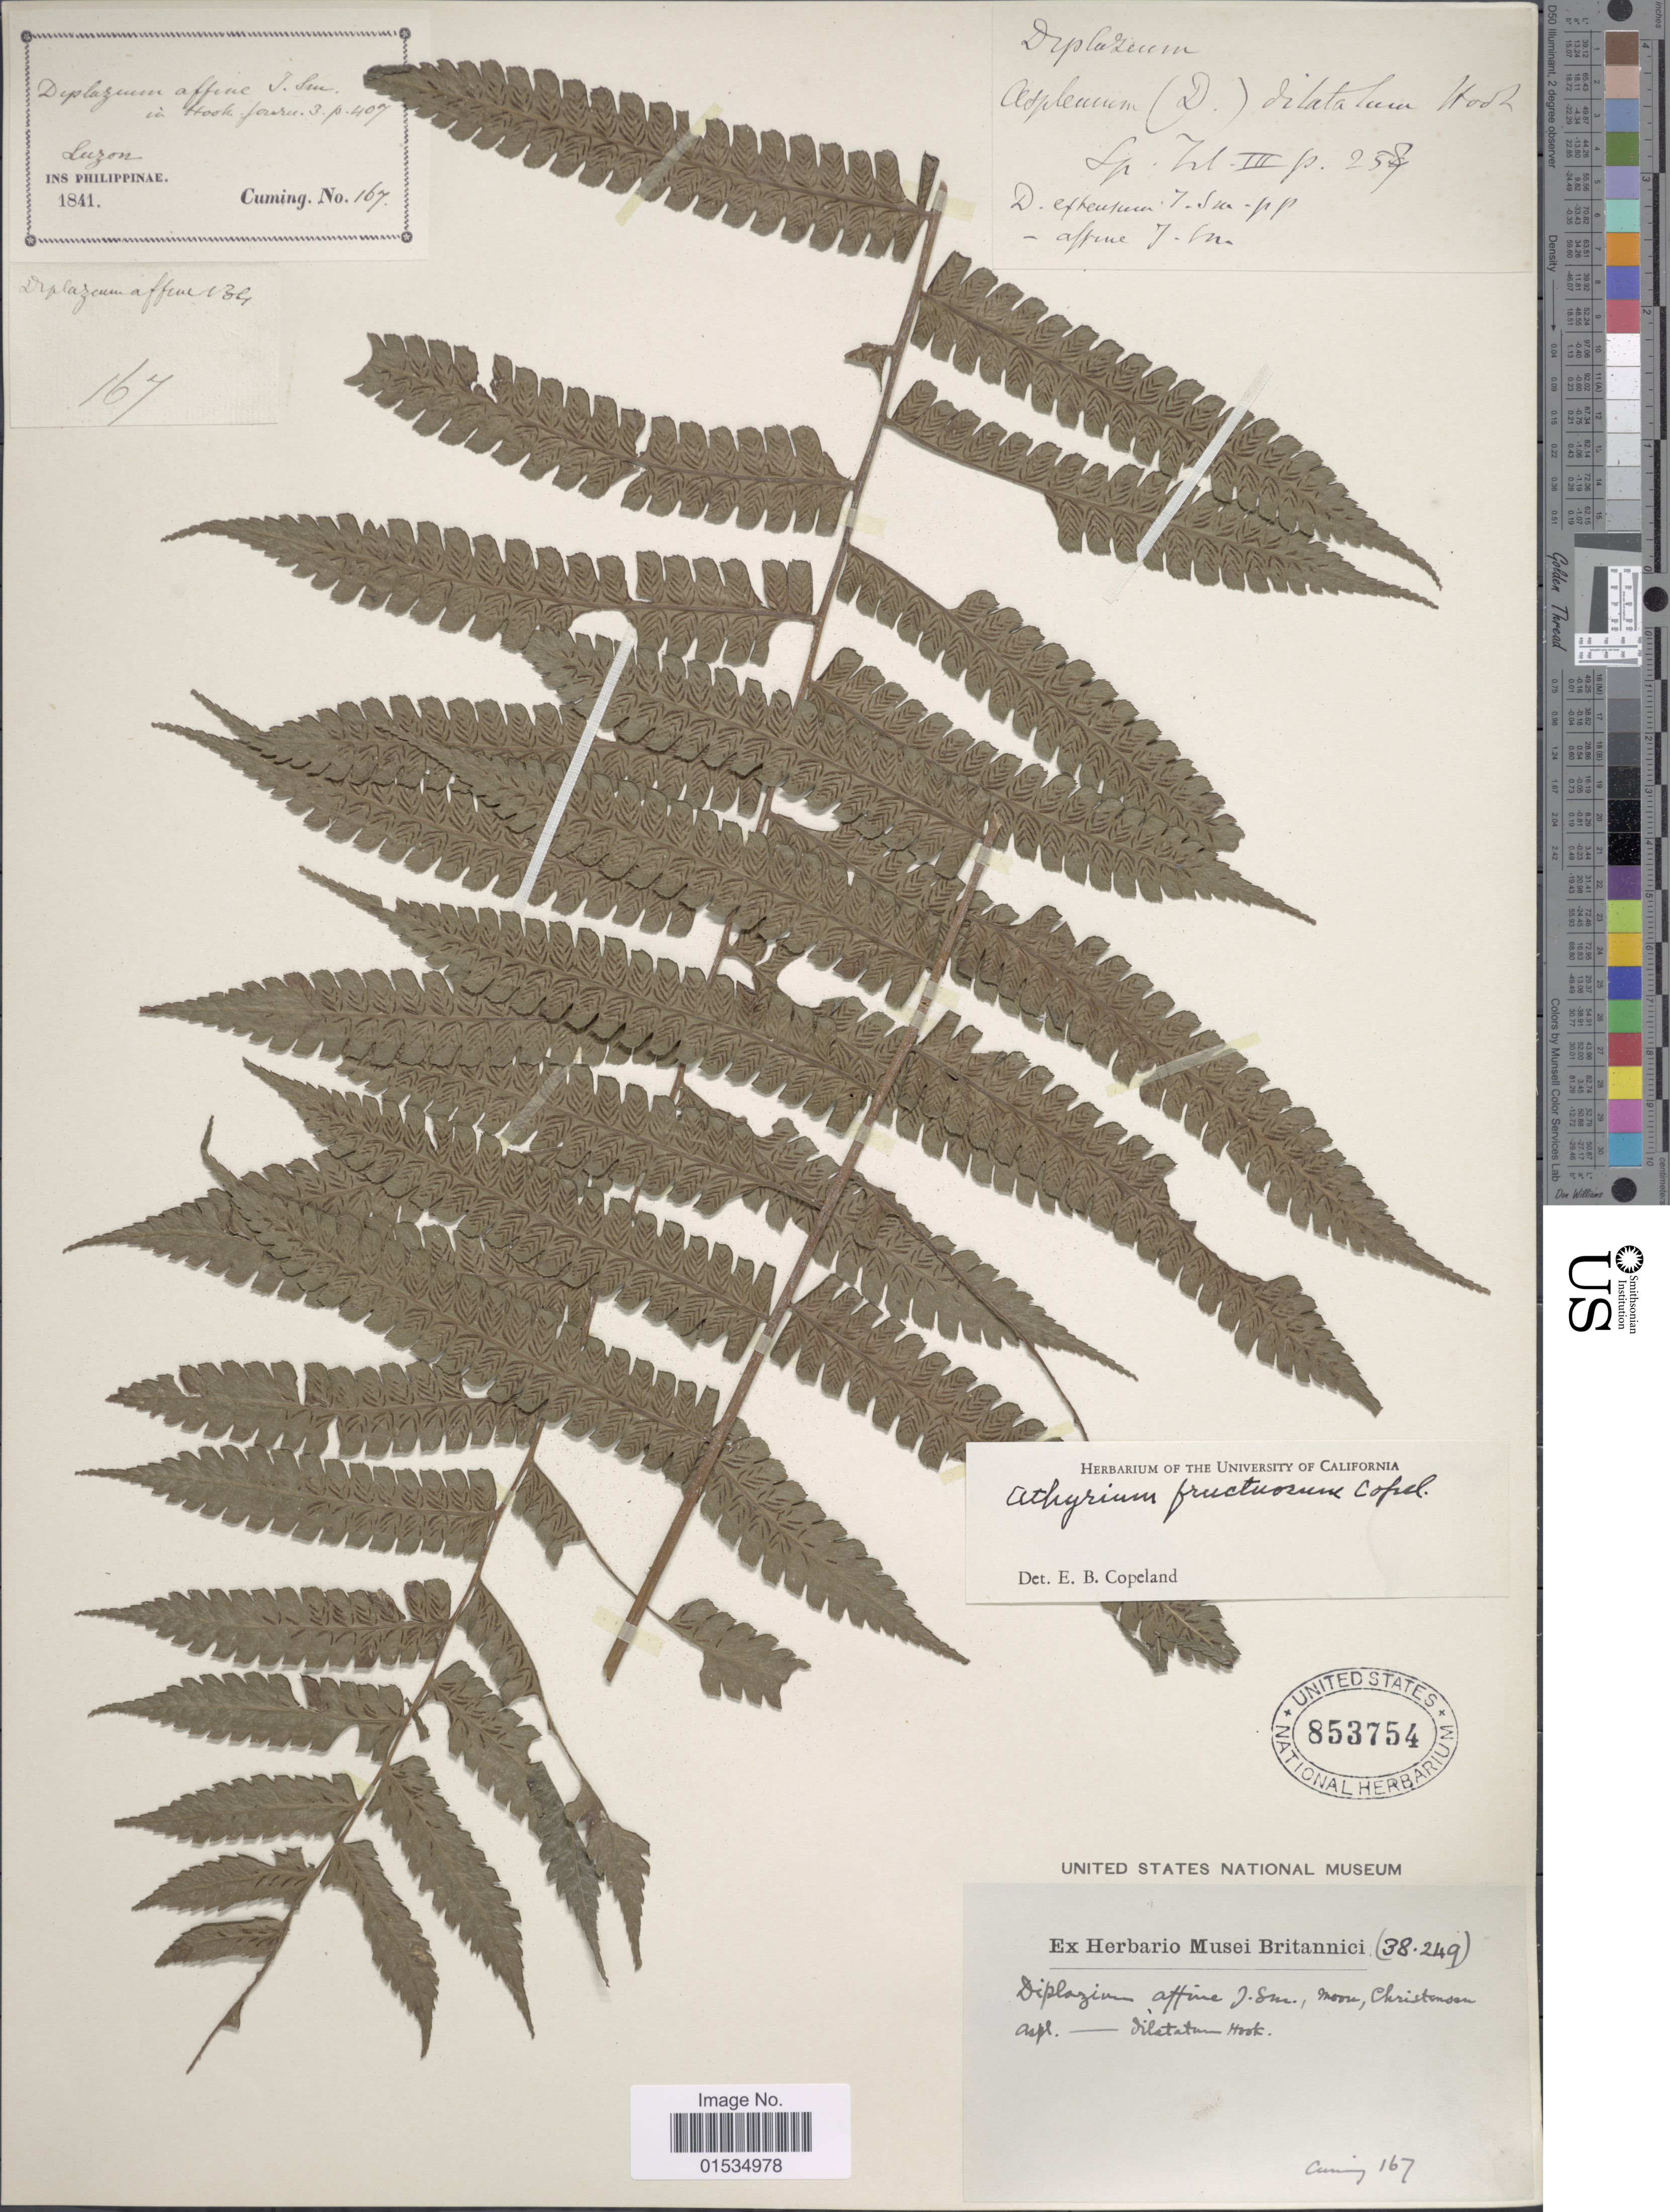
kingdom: Plantae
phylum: Tracheophyta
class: Polypodiopsida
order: Polypodiales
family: Athyriaceae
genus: Diplazium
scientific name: Diplazium fructuosum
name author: Copel.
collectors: -. Cuming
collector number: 167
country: Philippines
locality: Luzon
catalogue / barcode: US 853754